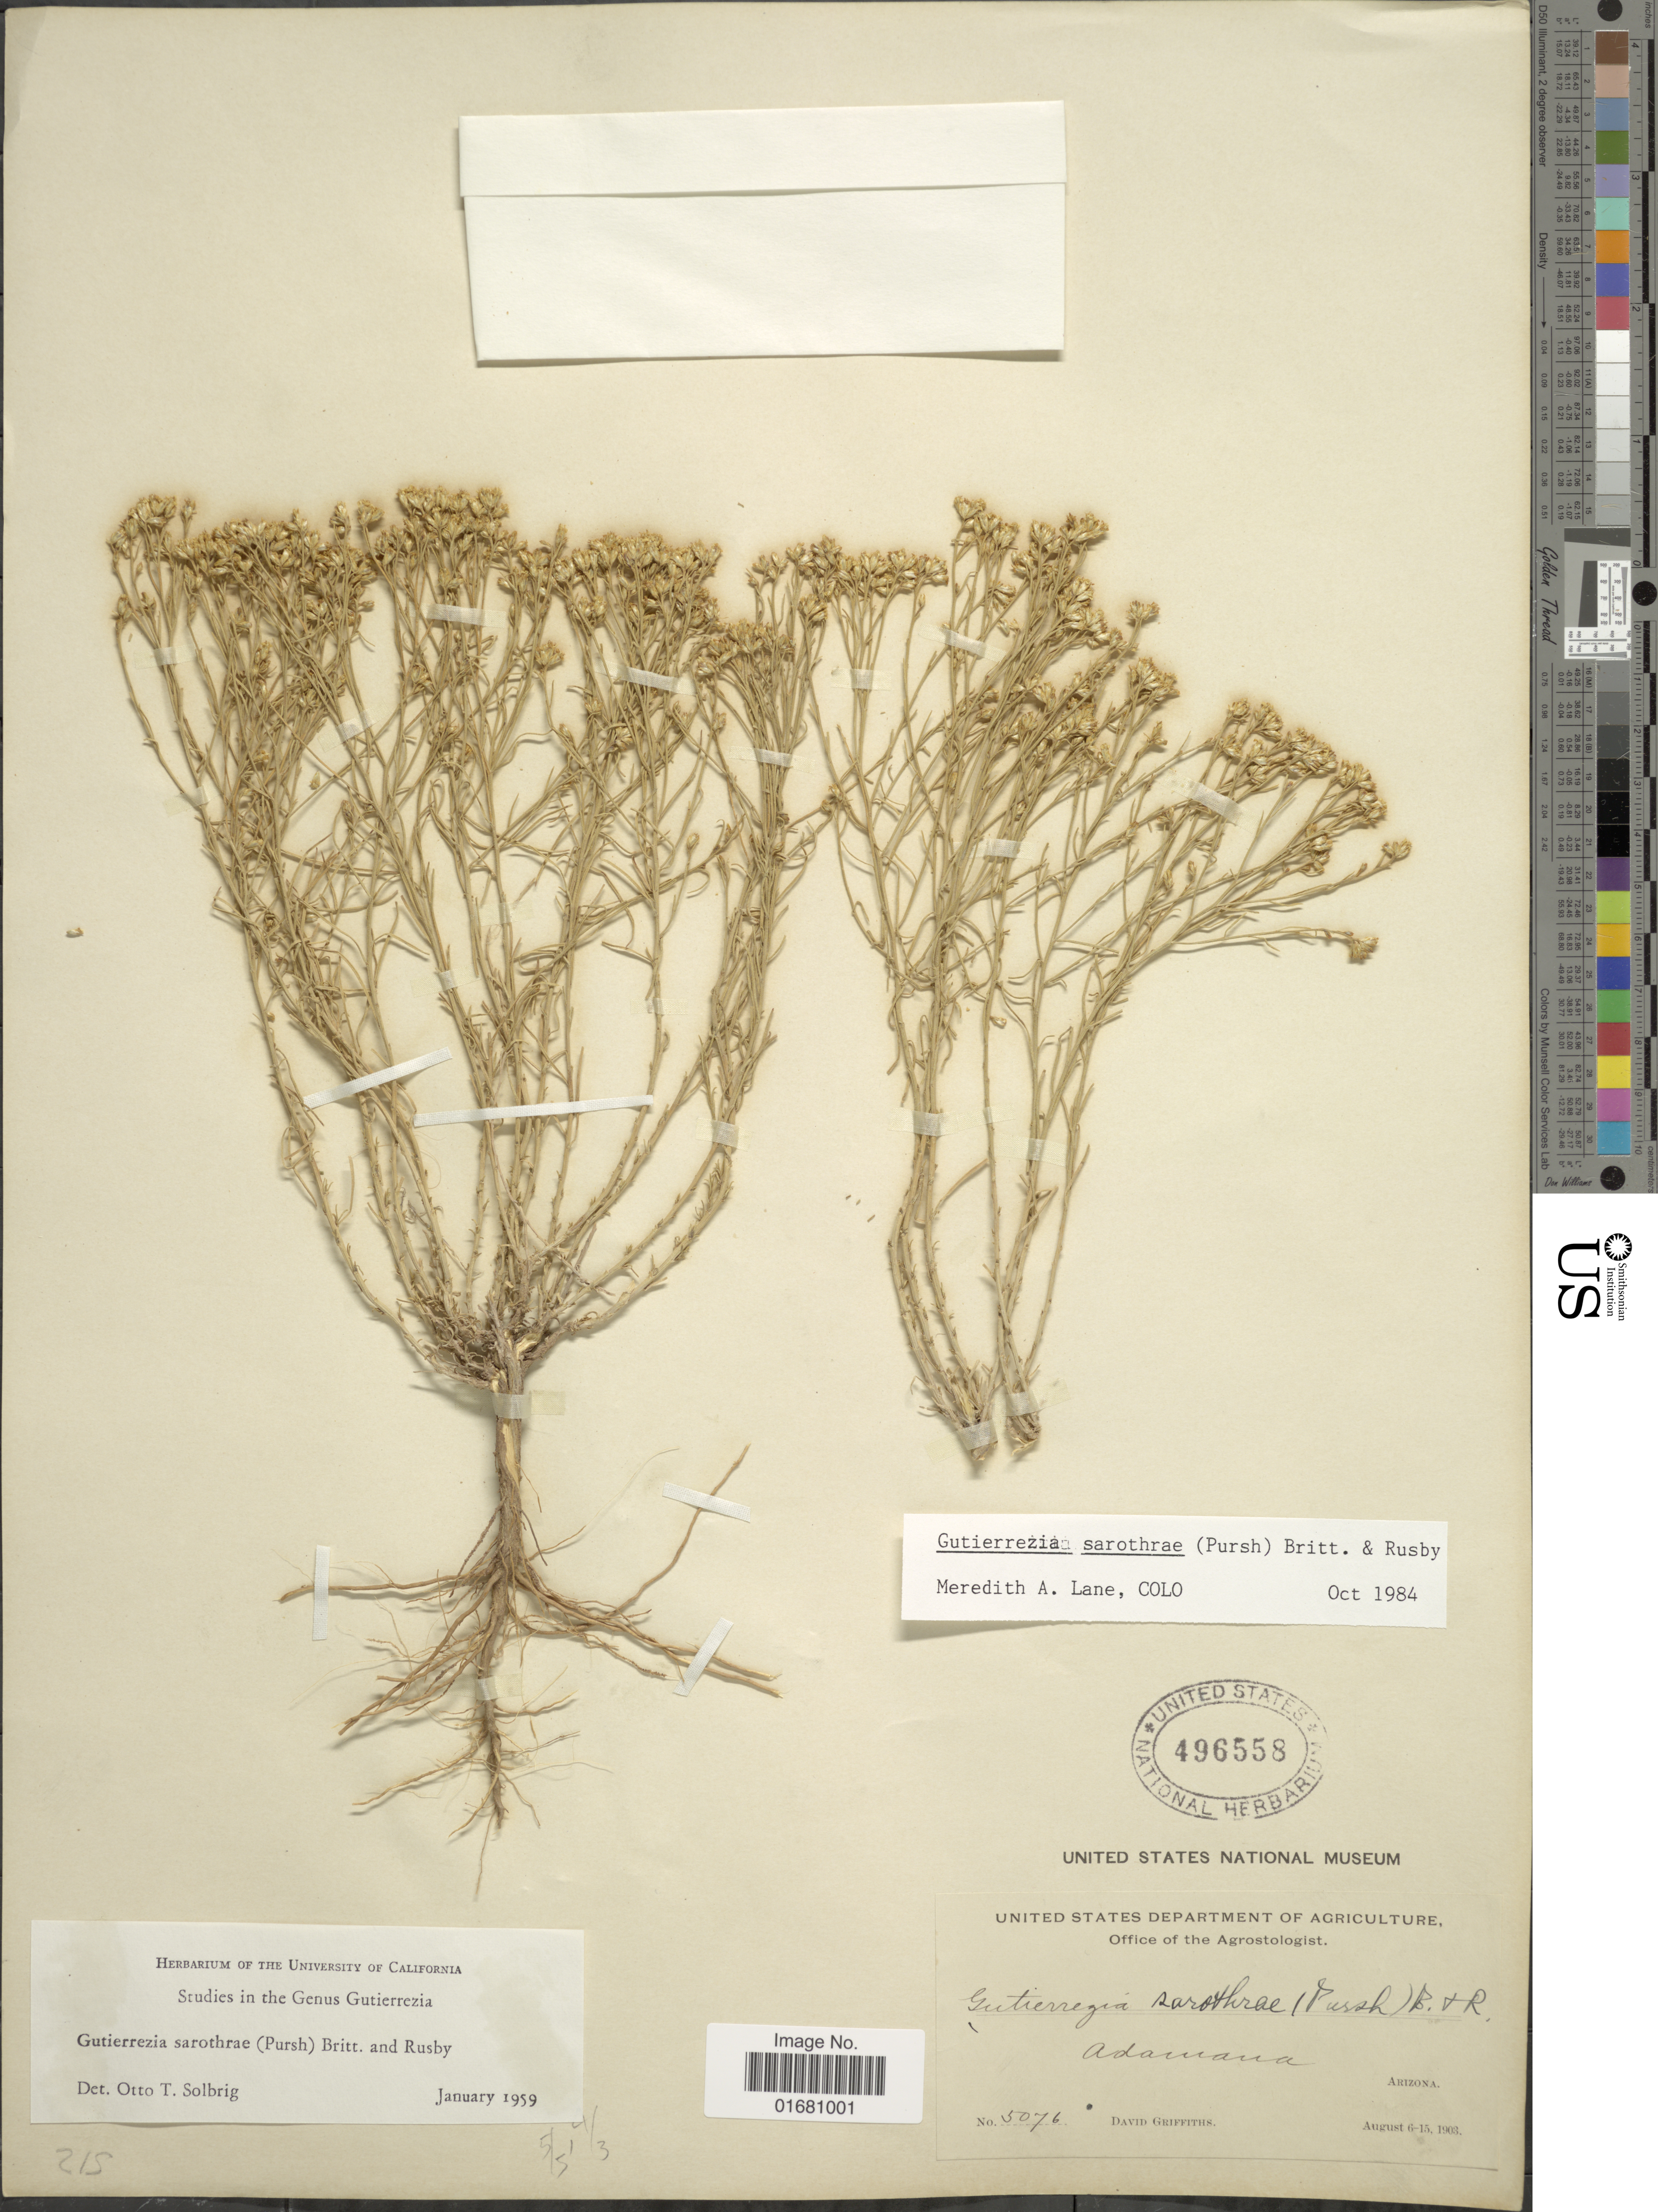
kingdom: Plantae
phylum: Tracheophyta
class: Magnoliopsida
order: Asterales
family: Asteraceae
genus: Gutierrezia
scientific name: Gutierrezia sarothrae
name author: (Pursh) Britton & Rusby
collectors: D. Griffiths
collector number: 5076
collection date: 1903-08-06/1903-08-15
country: United States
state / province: Arizona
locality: Adamana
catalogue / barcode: US 496558